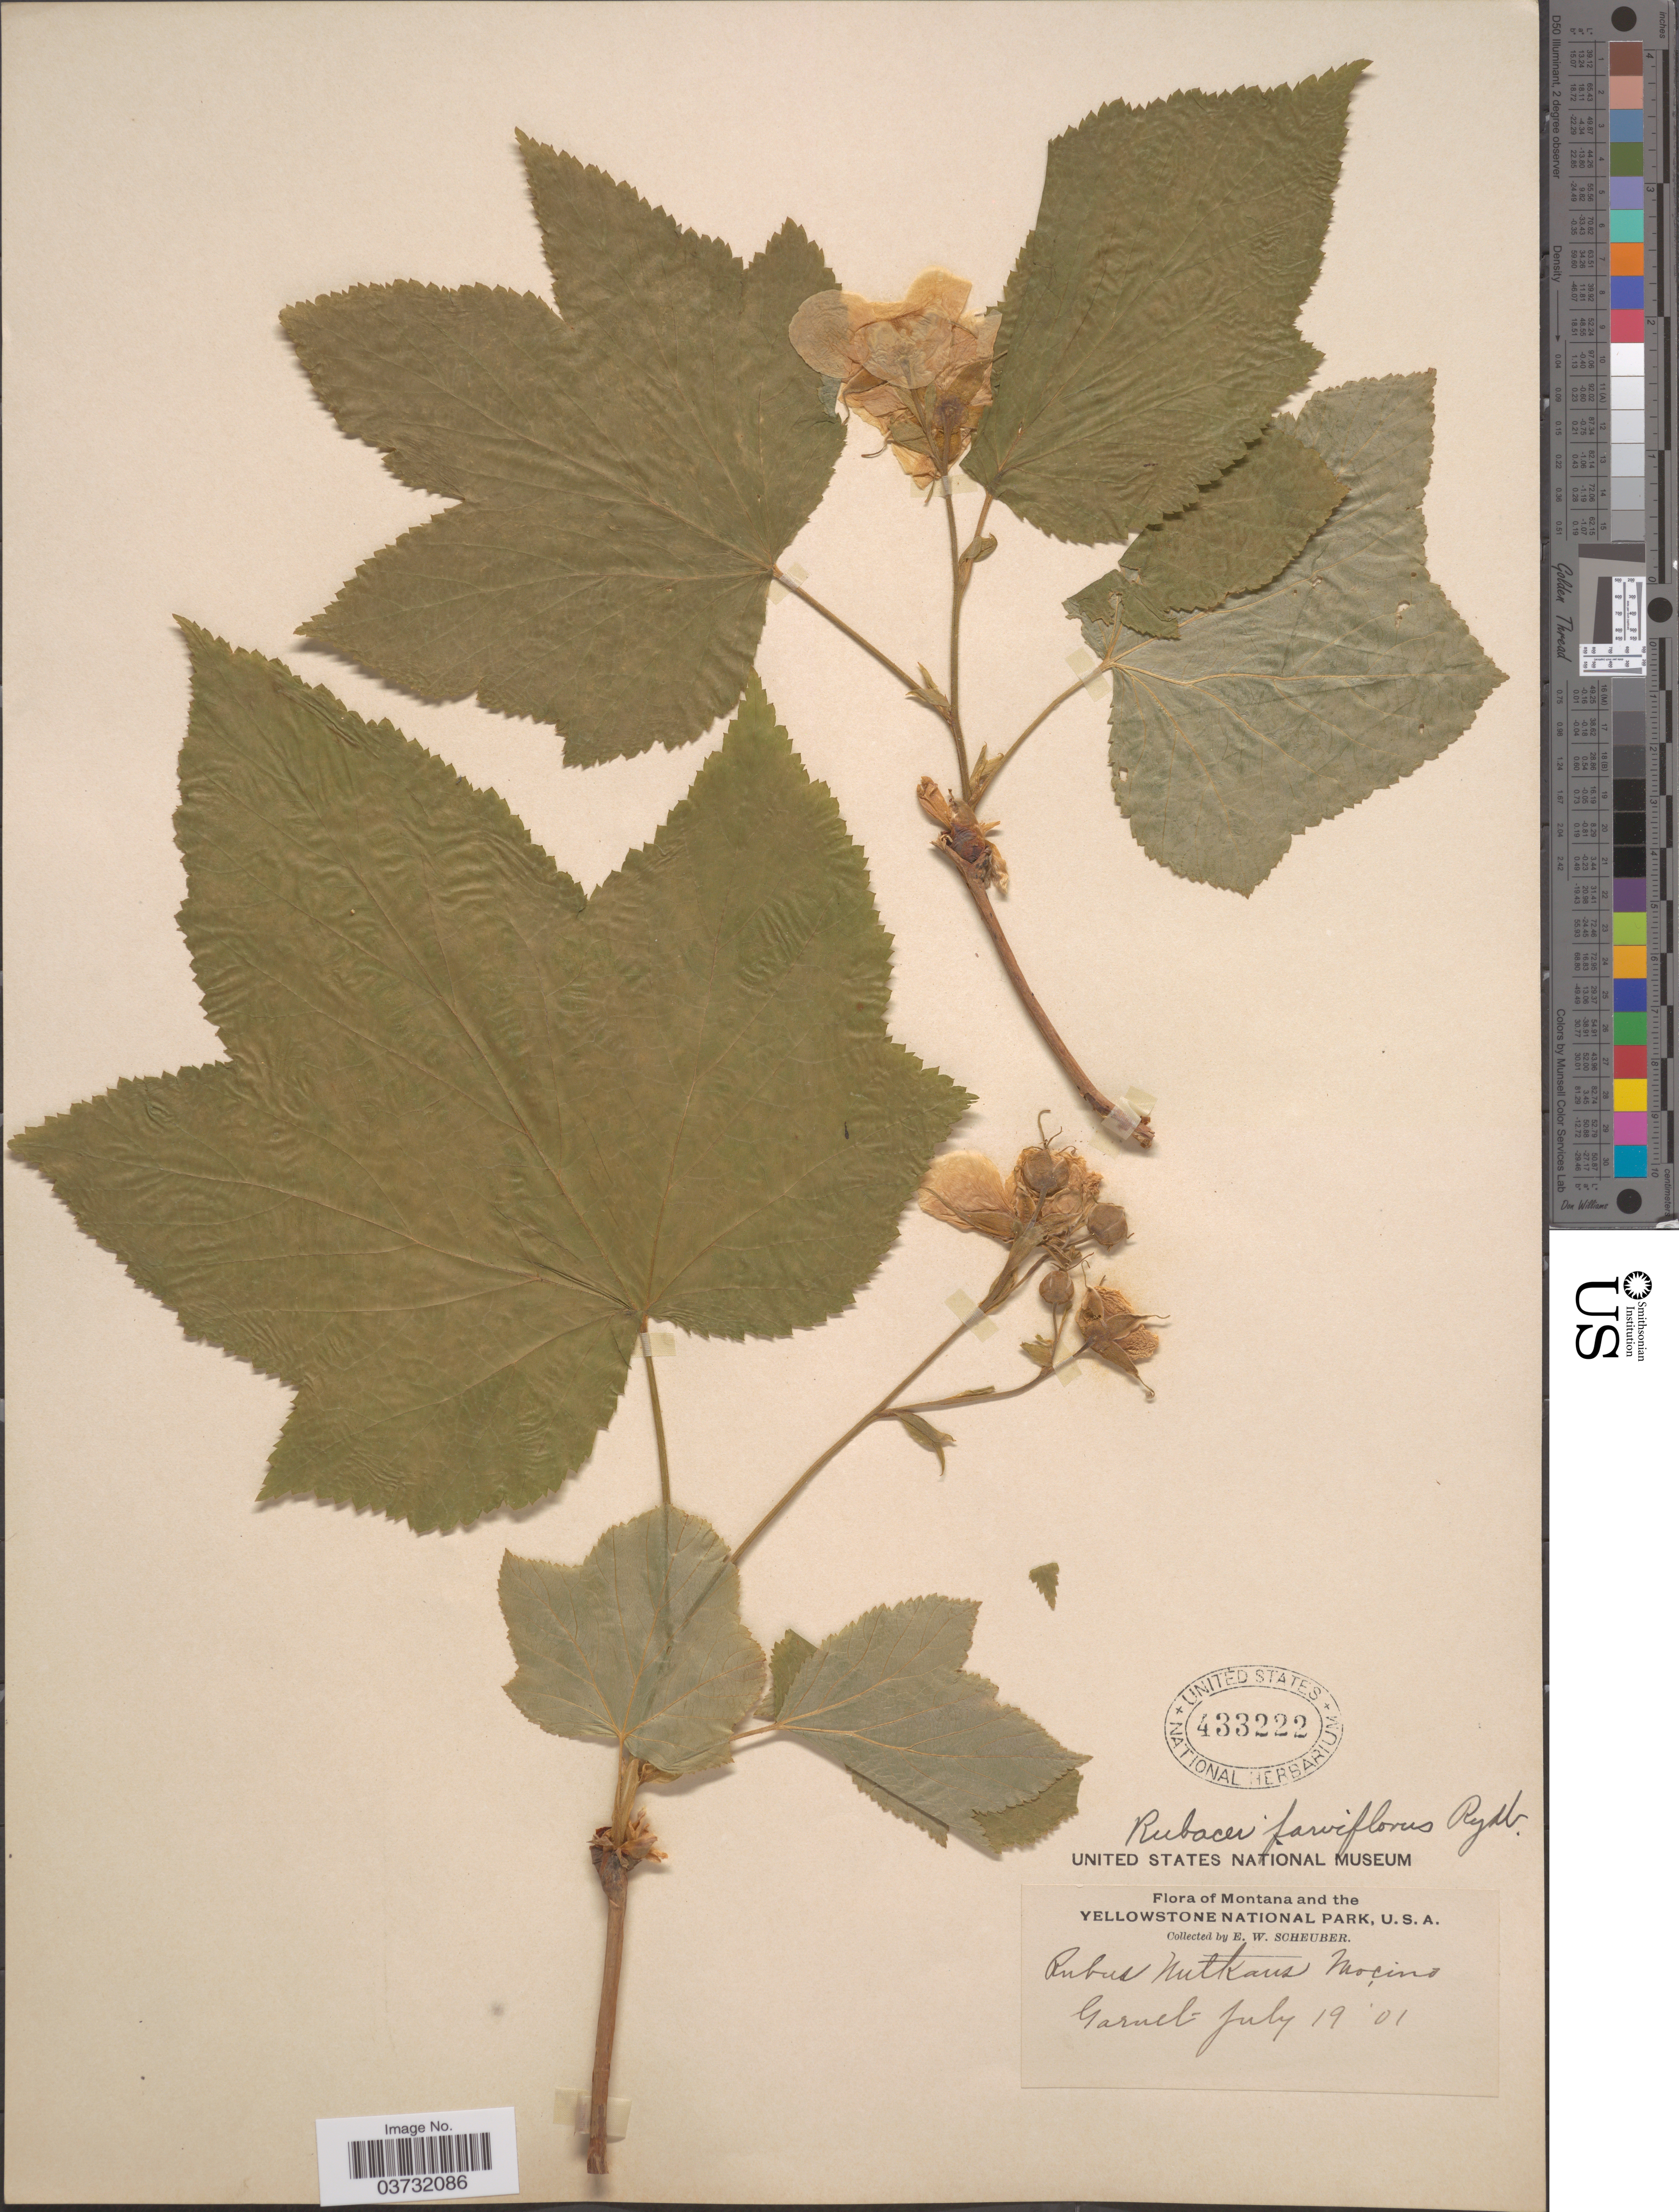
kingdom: Plantae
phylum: Tracheophyta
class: Magnoliopsida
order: Rosales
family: Rosaceae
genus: Rubus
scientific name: Rubus parviflorus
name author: Nutt.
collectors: E. Scheuber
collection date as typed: Transcribed d/m/y: 19/7/1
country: United States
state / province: Montana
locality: The Yellowstone National Park. Garnet.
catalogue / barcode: US 433222